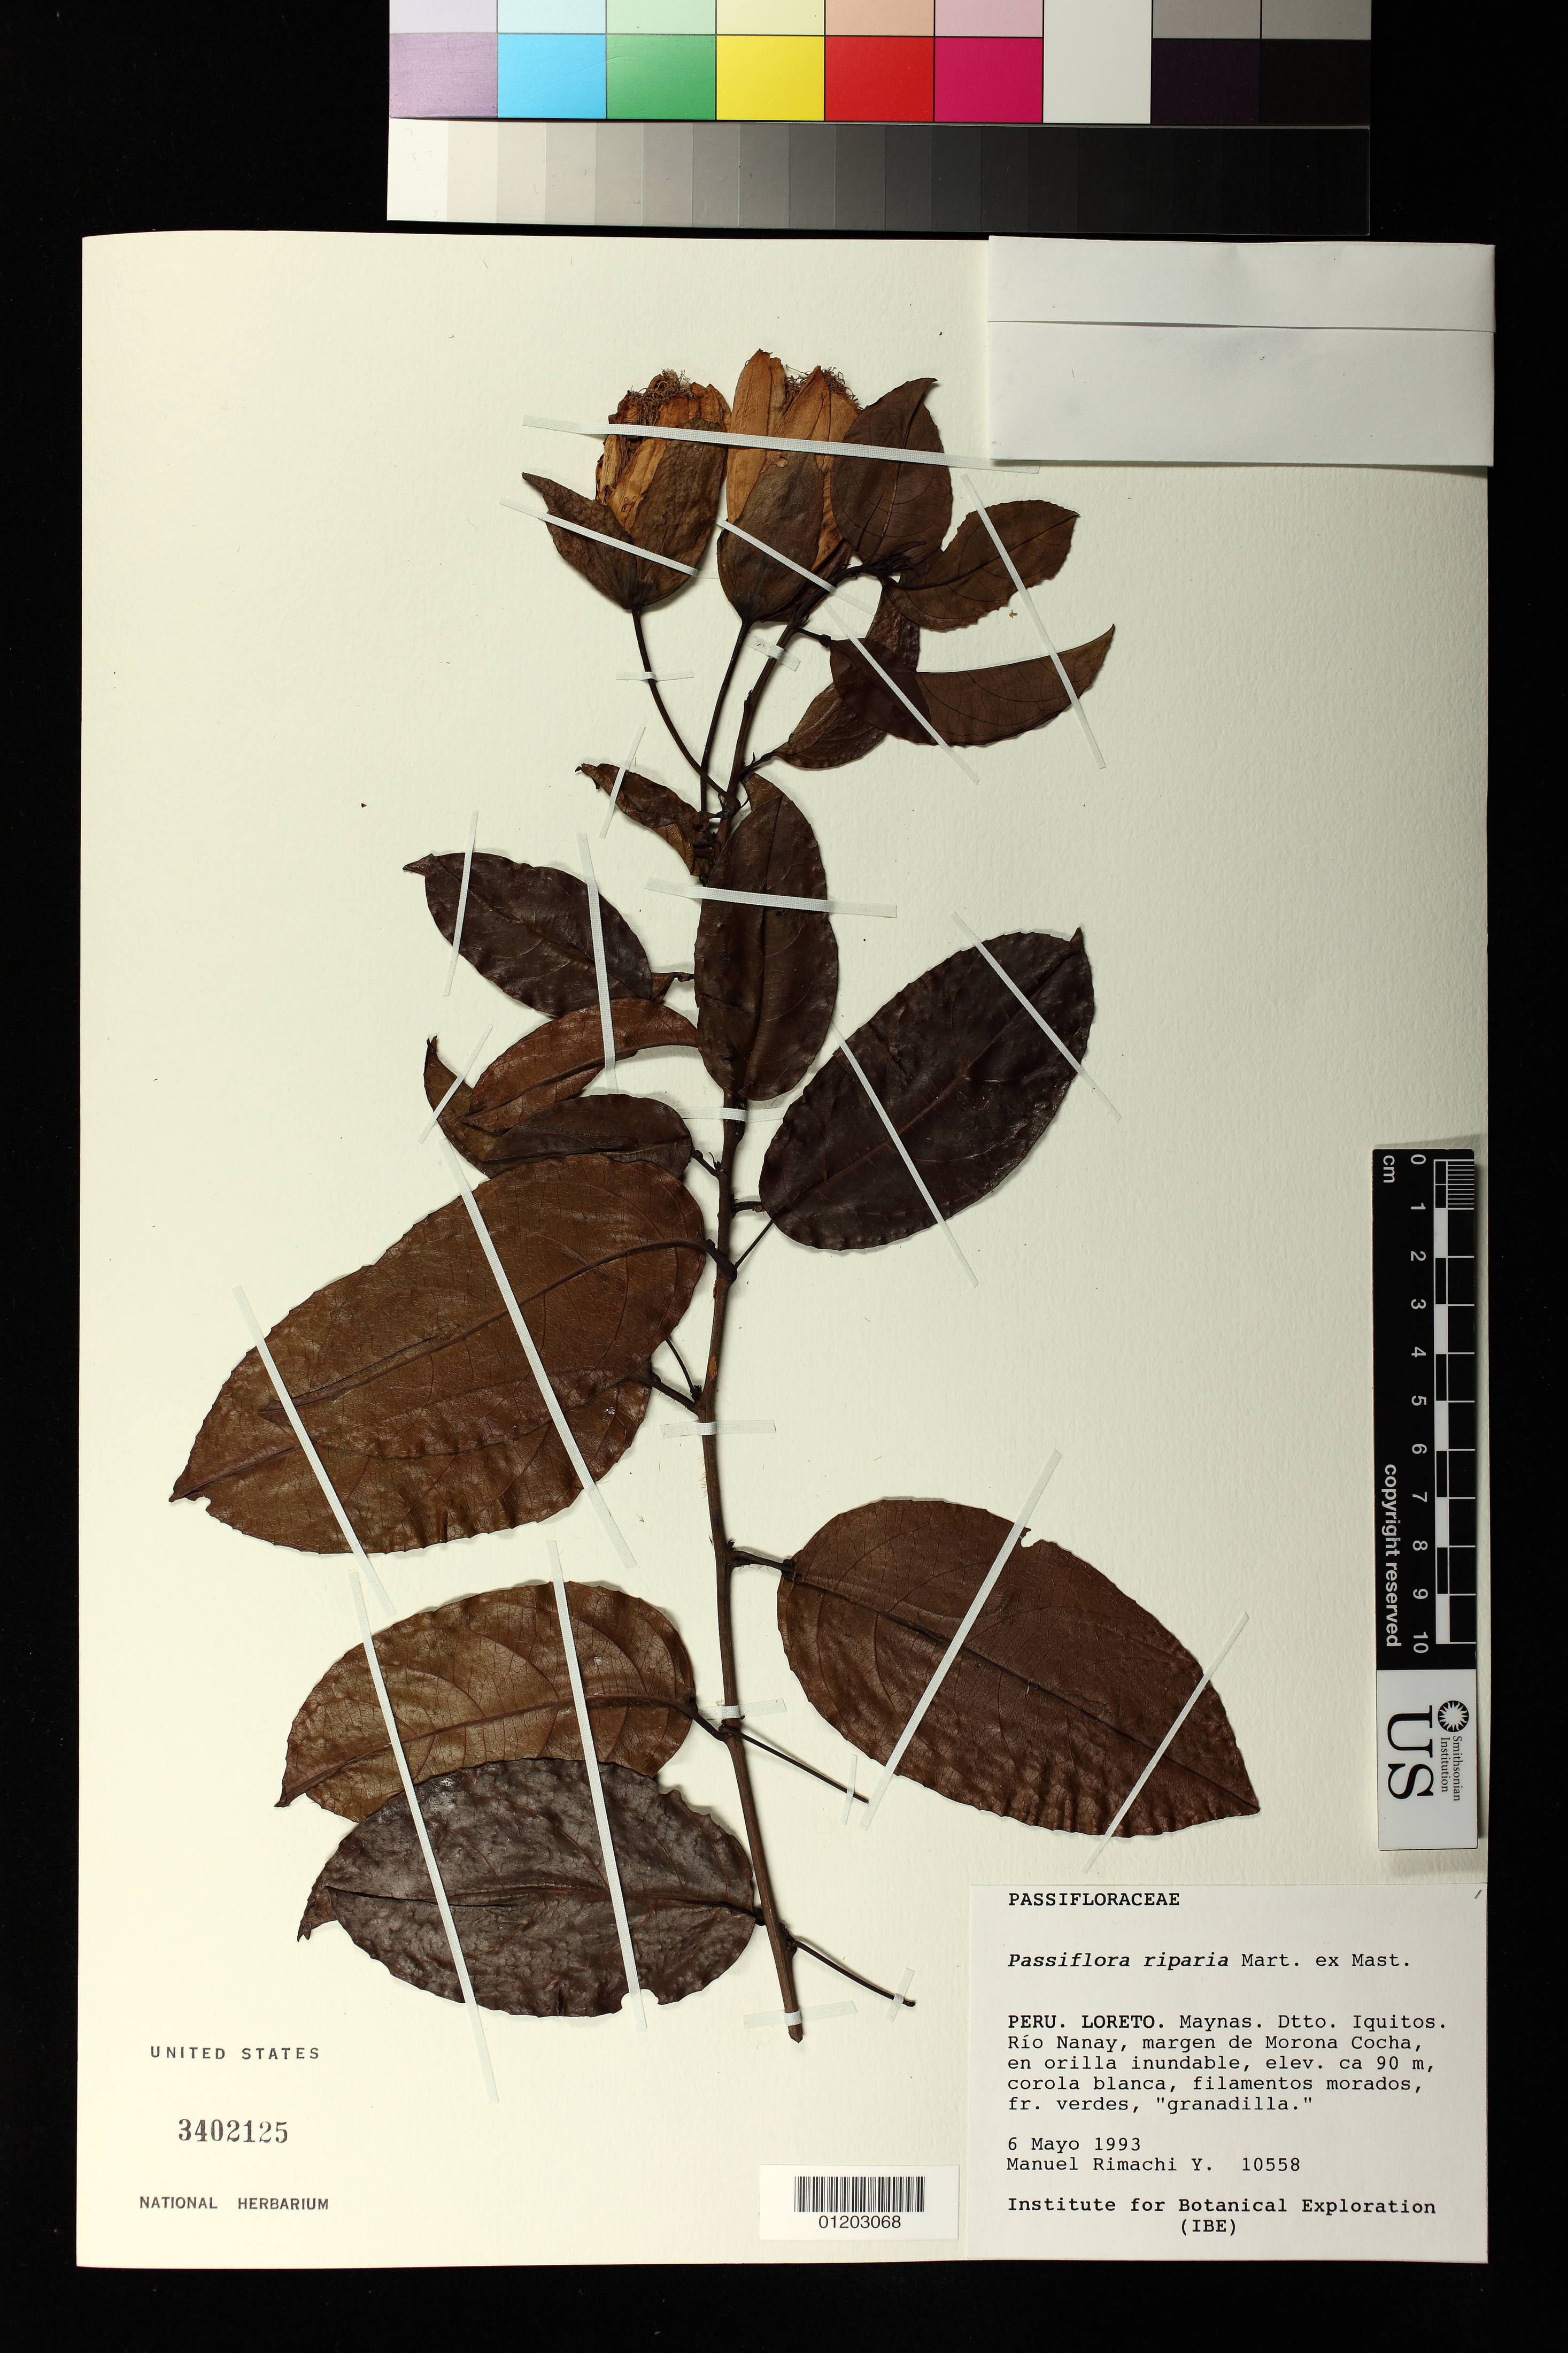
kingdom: Plantae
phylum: Tracheophyta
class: Magnoliopsida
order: Malpighiales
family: Passifloraceae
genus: Passiflora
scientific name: Passiflora riparia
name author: Mart. ex Mast.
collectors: M. Rimachi Y.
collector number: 10558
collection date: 1993-05-06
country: Peru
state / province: Loreto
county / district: Maynas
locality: Maynas. Dtto. Iquitos, Rio Nanay, margen de Morona Cocha, en orilla inundable.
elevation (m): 90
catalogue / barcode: US 3402125